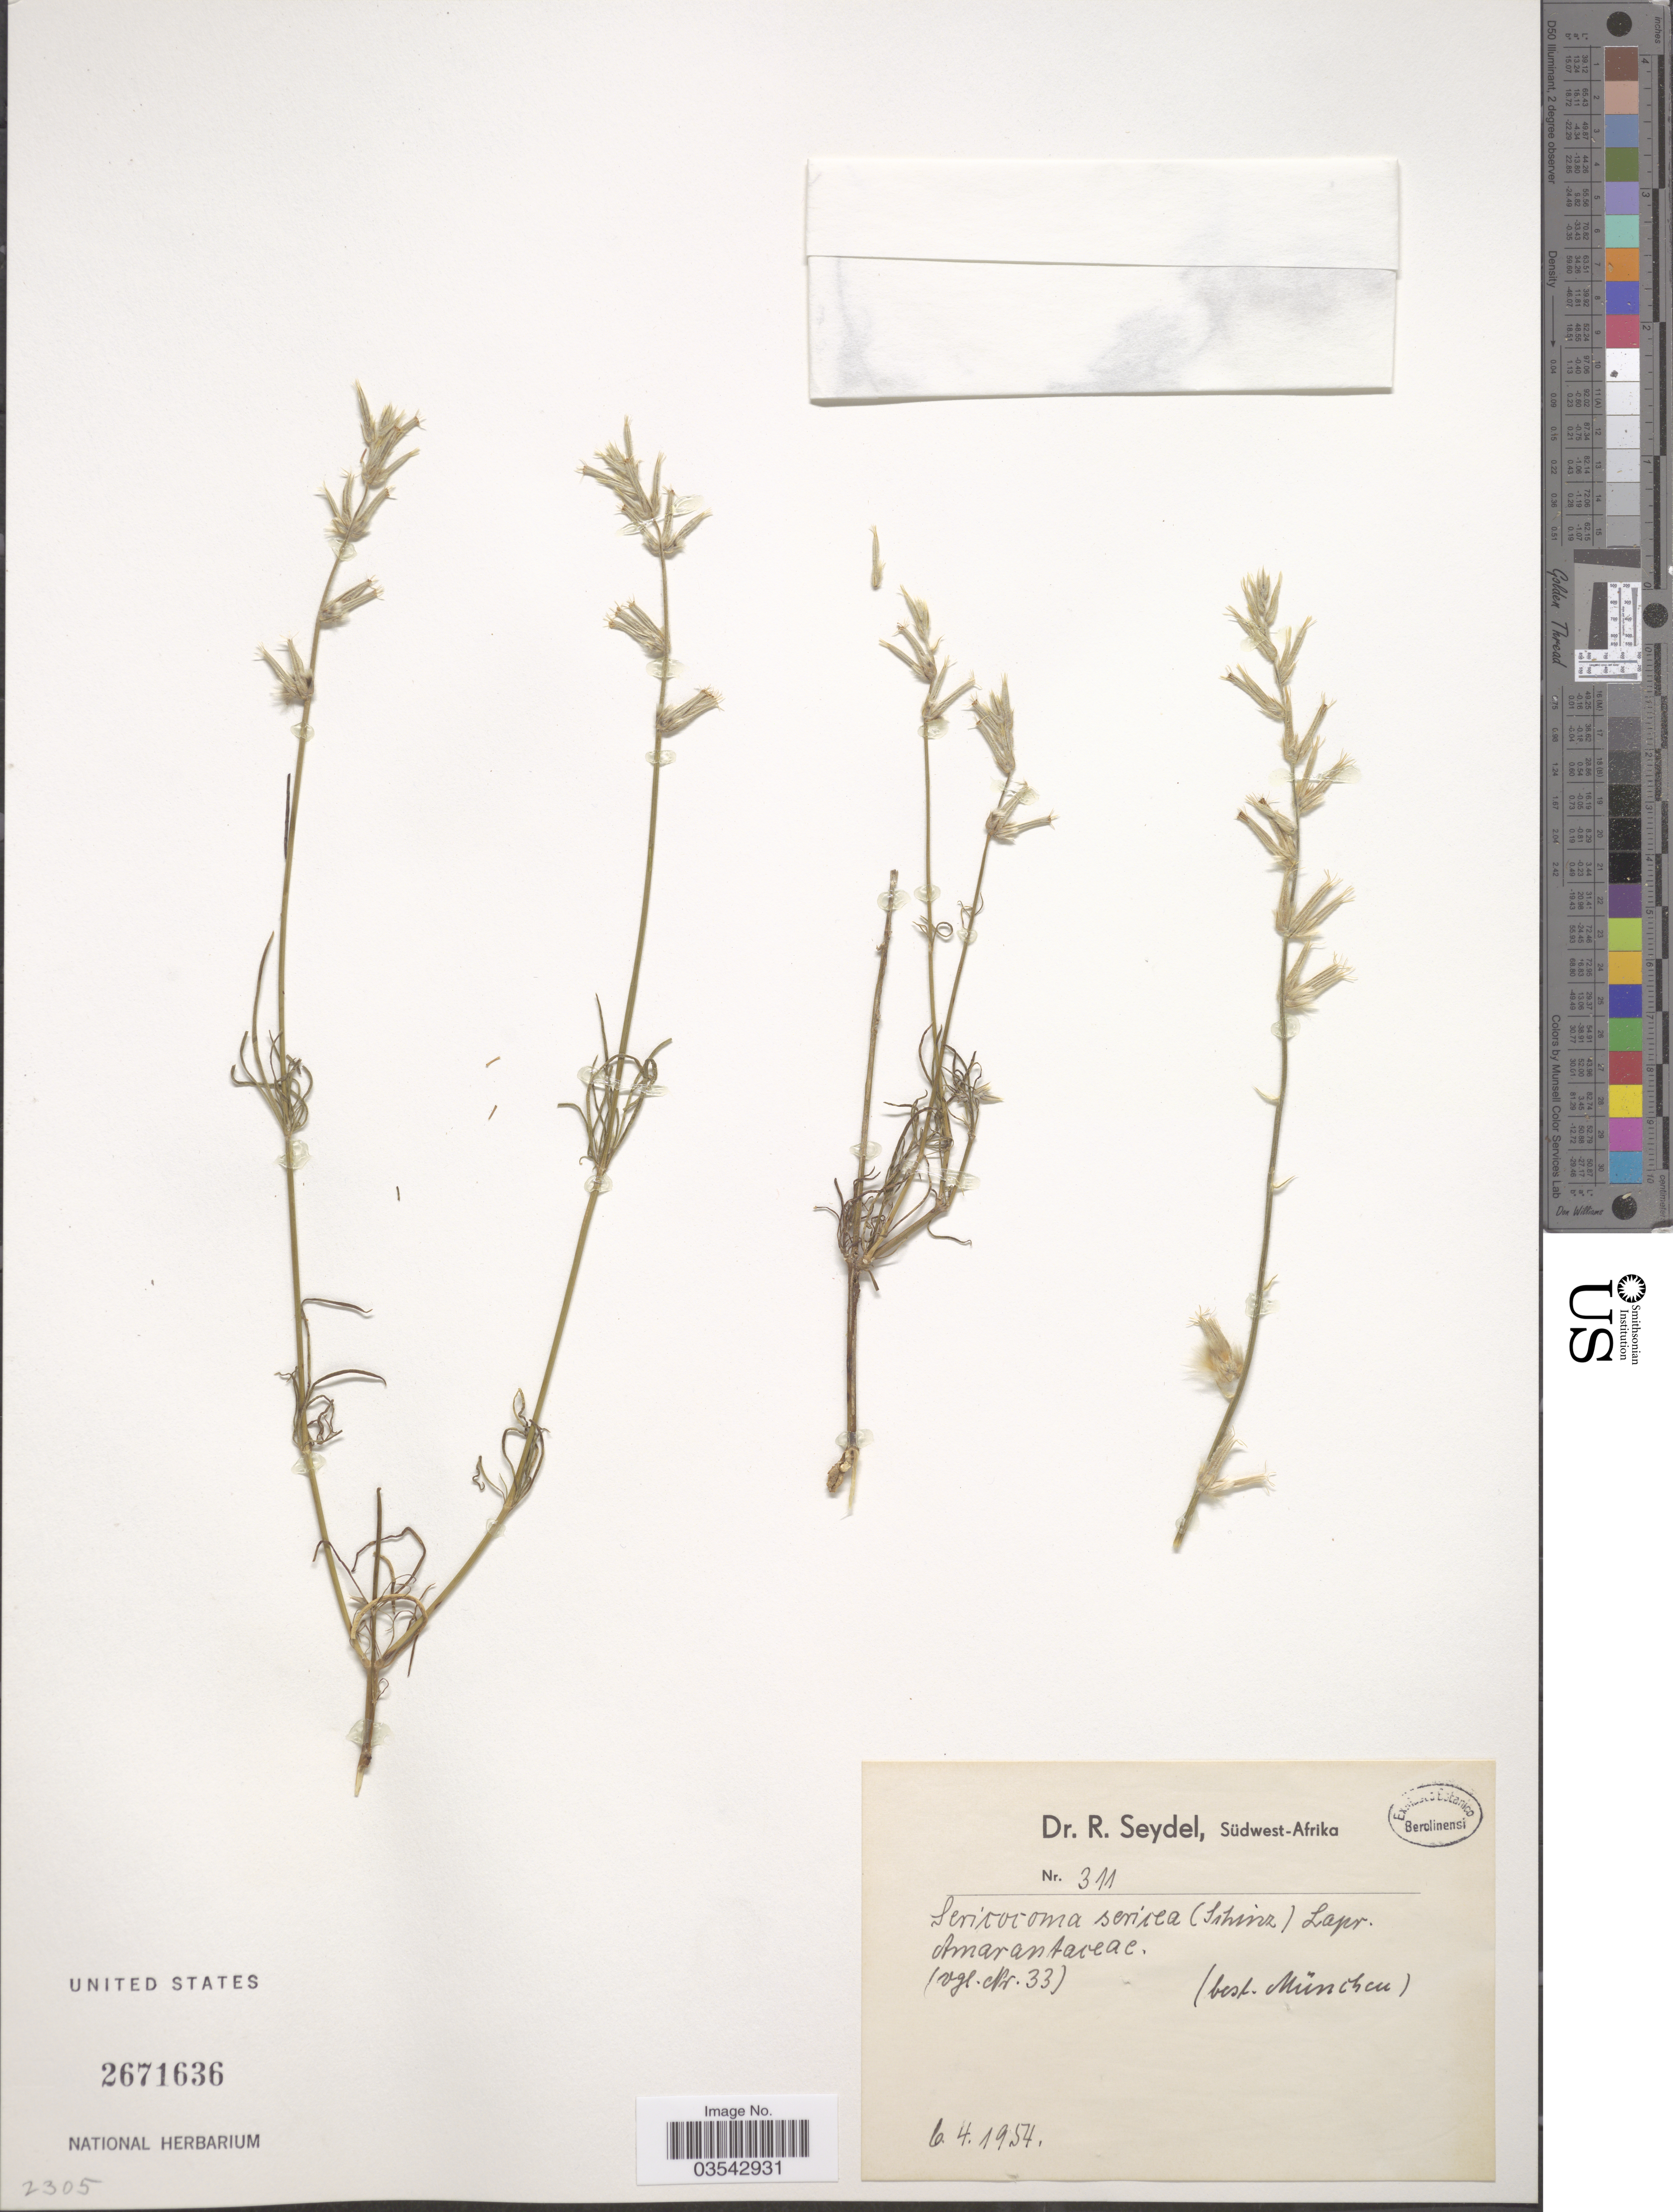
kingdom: Plantae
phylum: Tracheophyta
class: Magnoliopsida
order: Caryophyllales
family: Amaranthaceae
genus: Sericocoma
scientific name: Sericocoma sericea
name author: Schinz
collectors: R. Seydel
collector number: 311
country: Namibia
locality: Südwest-Afrika. (best. München).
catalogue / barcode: US 2671636